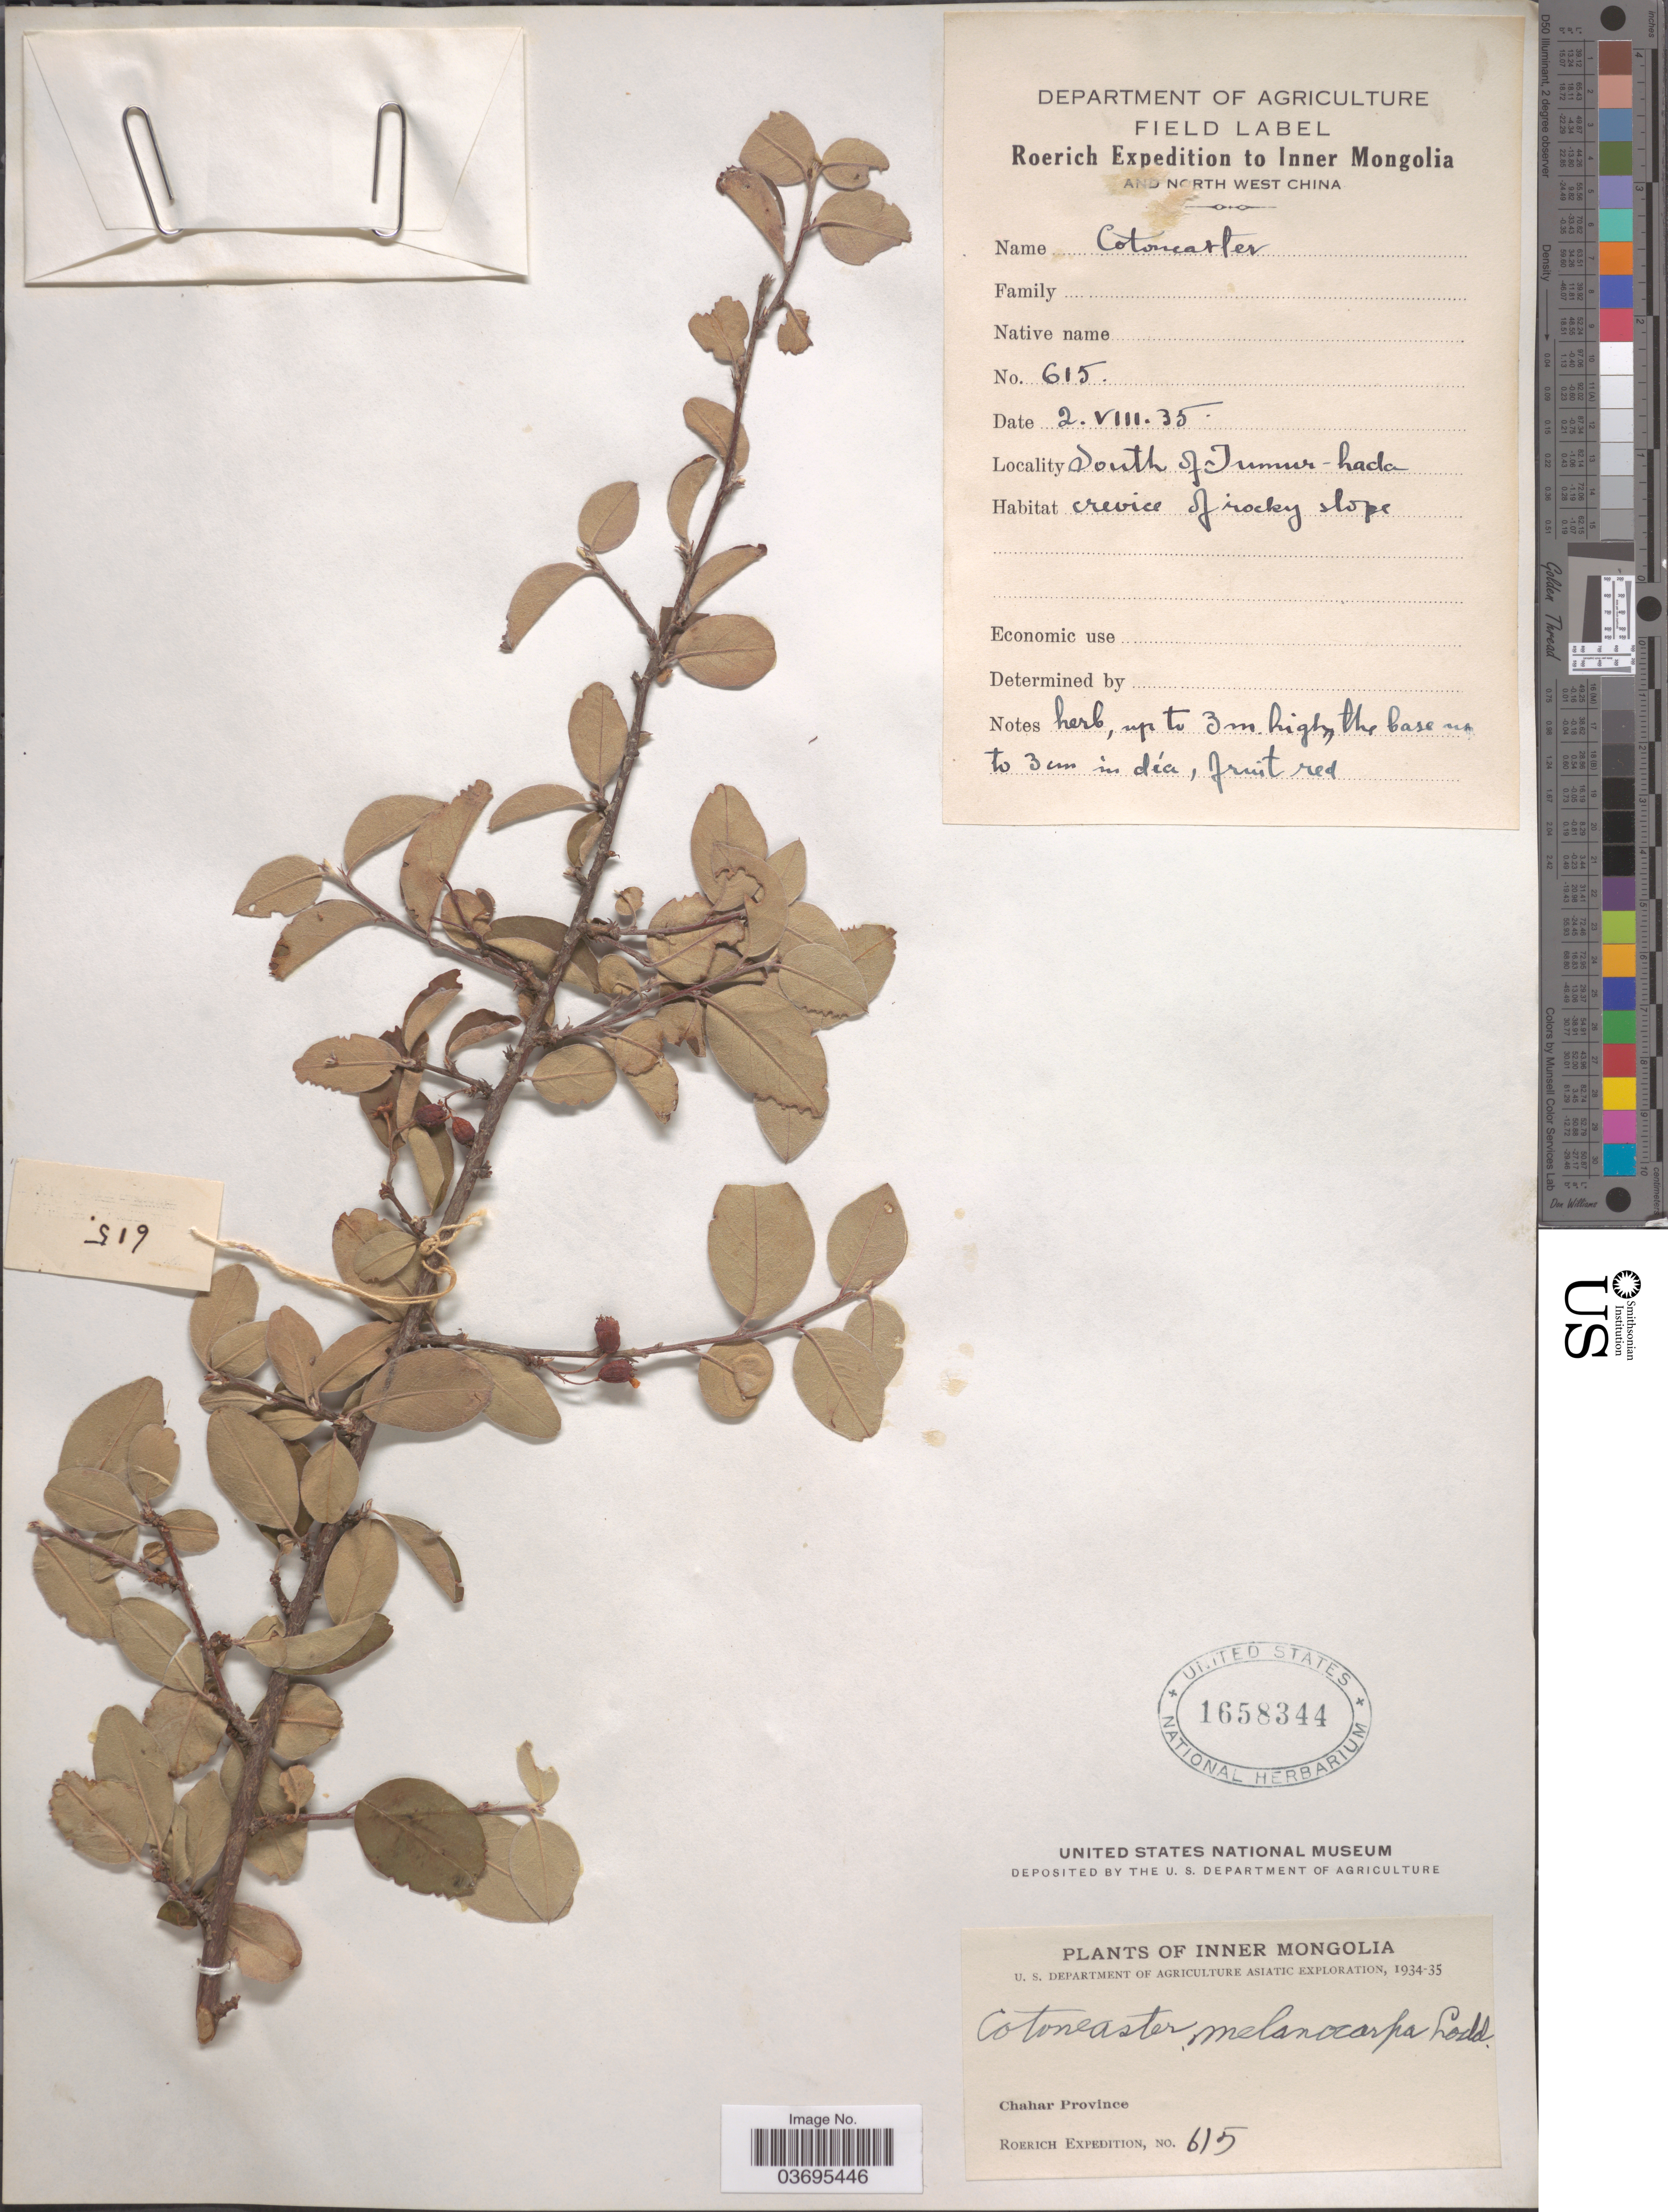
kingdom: Plantae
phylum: Tracheophyta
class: Magnoliopsida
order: Rosales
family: Rosaceae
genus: Cotoneaster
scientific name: Cotoneaster melanocarpus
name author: Conrad L. Loddiges, G. Loddiges & W. Loddiges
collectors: Roerich Expedition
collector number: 615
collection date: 1935-08-02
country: China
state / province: Nei Monggol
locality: Inner Mongolia. Chahar Province. Inner Mongolia and North West China. South of Jumur-hada.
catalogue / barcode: US 1658344